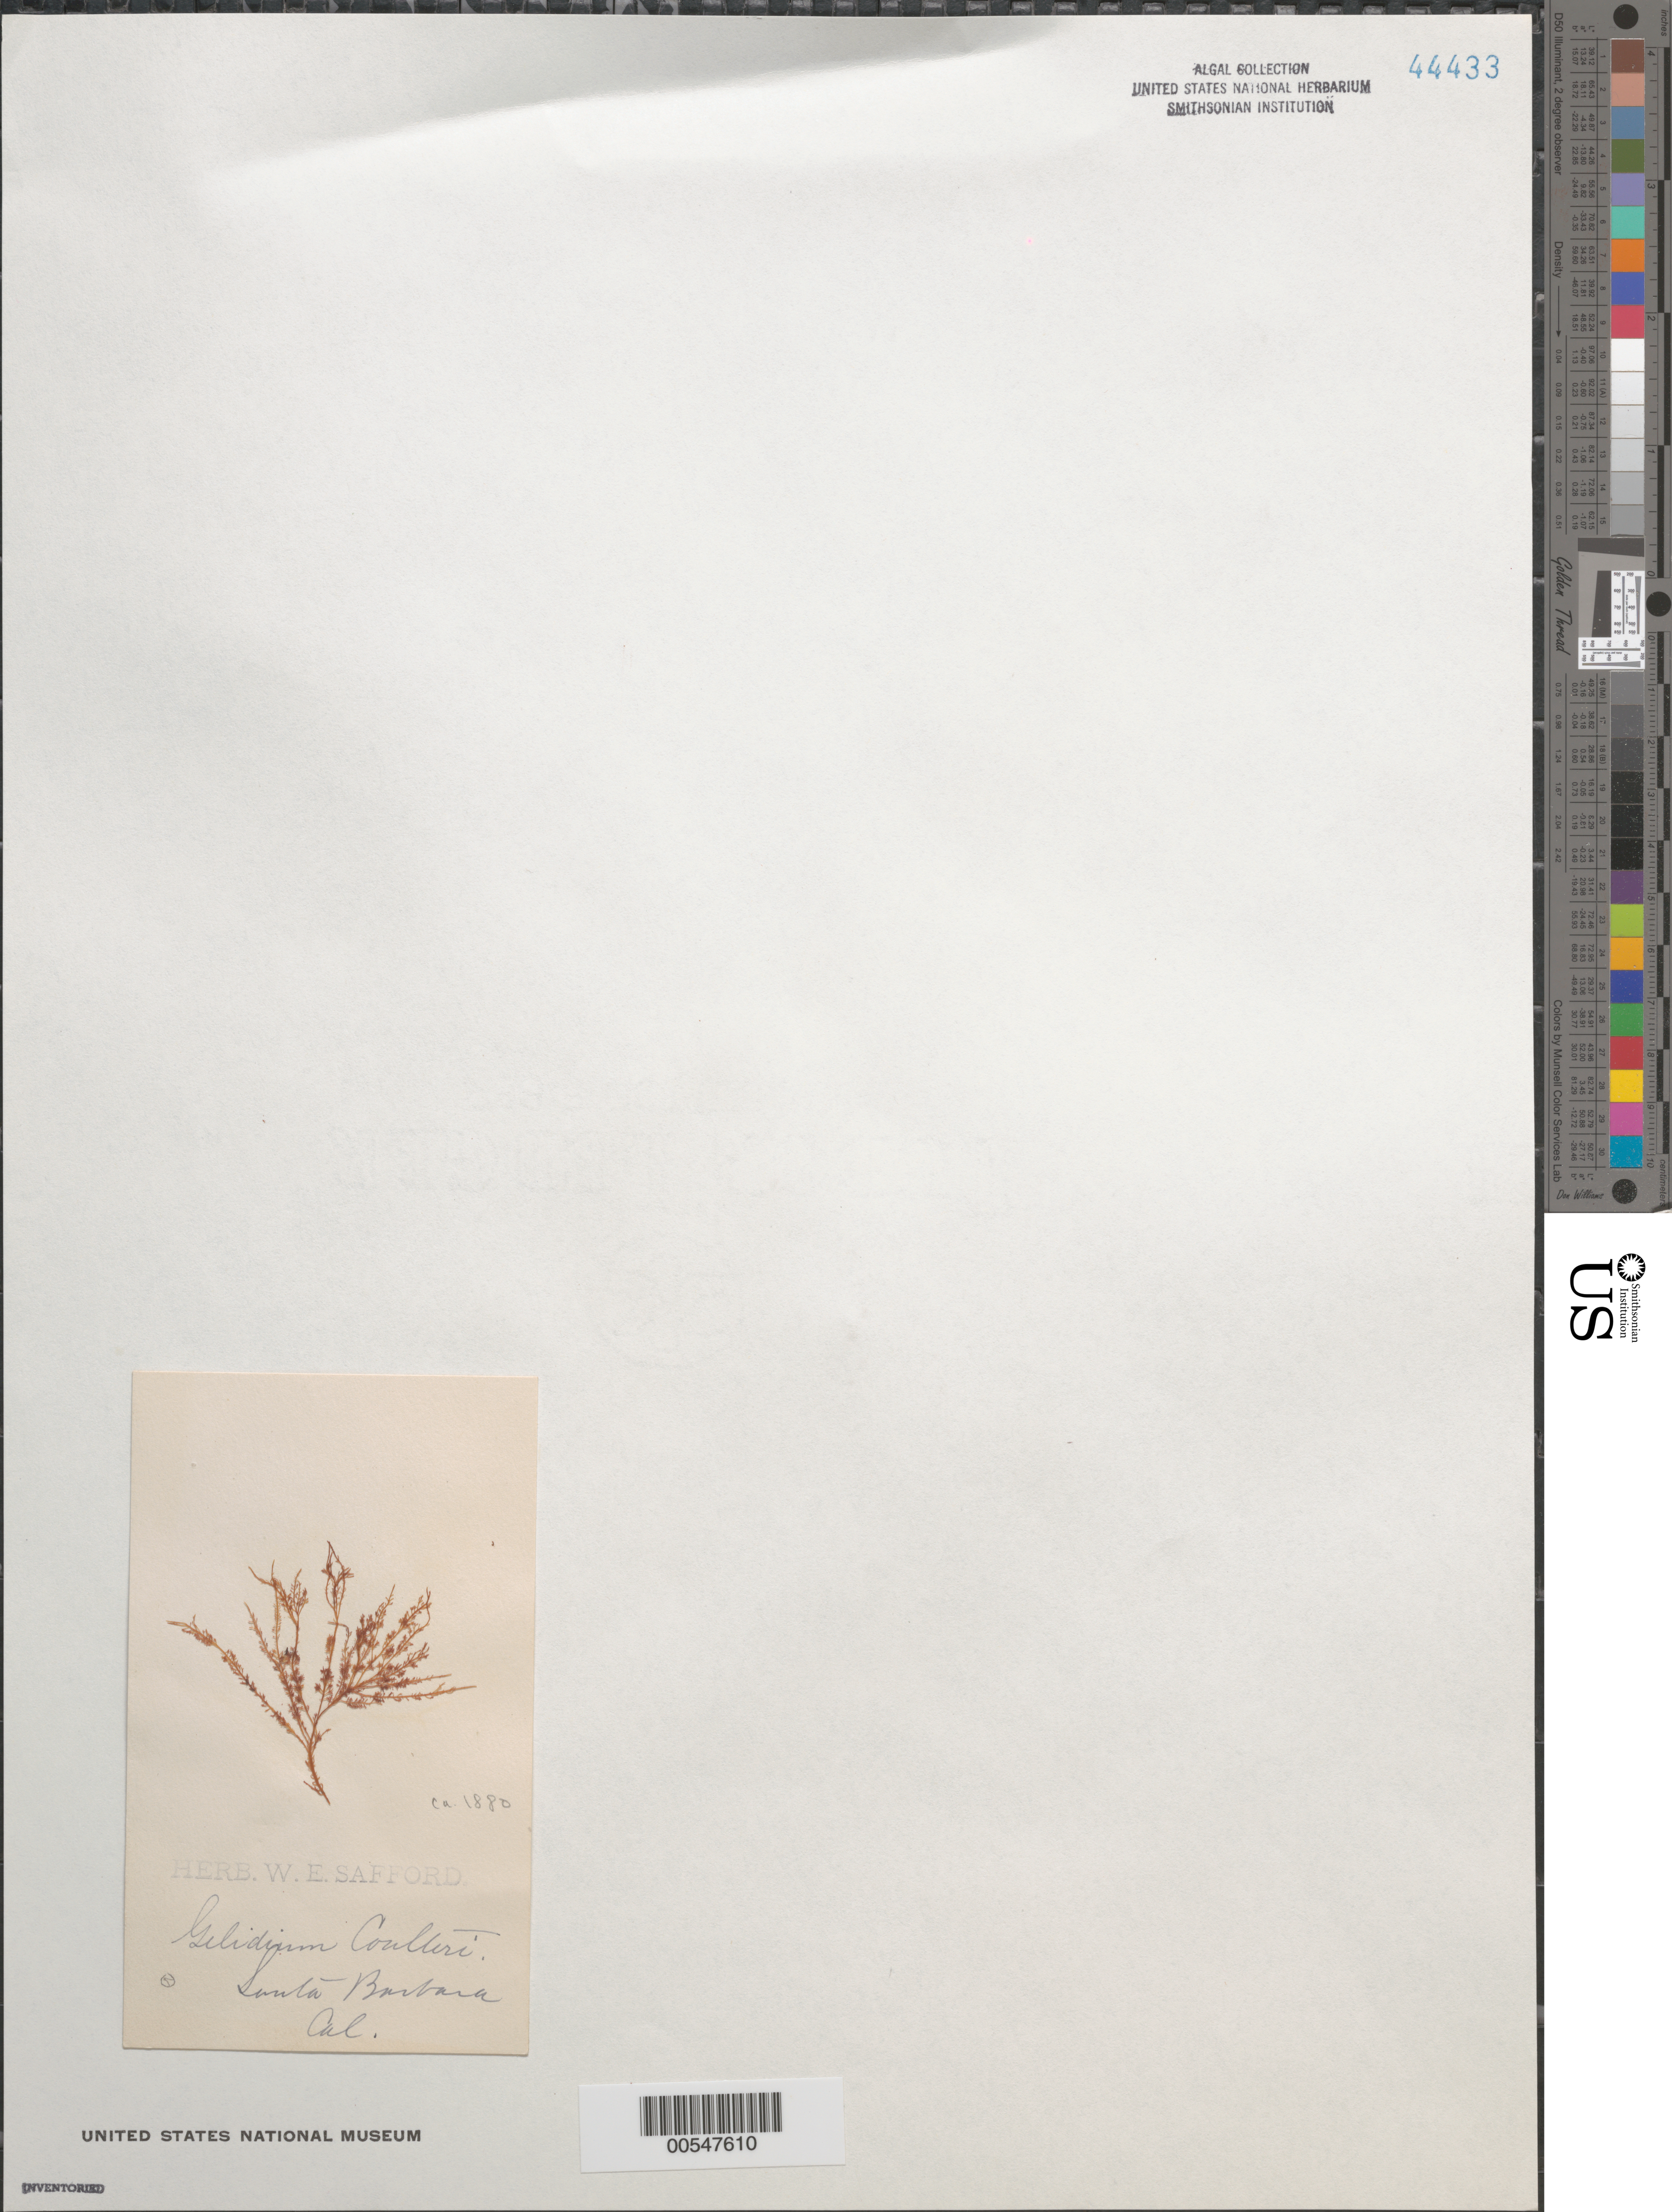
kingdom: Plantae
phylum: Rhodophyta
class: Florideophyceae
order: Gelidiales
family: Gelidiaceae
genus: Gelidium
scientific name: Gelidium coulteri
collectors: W. E. Safford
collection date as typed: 1880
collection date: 1880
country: United States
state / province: California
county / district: Santa Barbara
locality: Santa Barbara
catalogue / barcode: US 44433